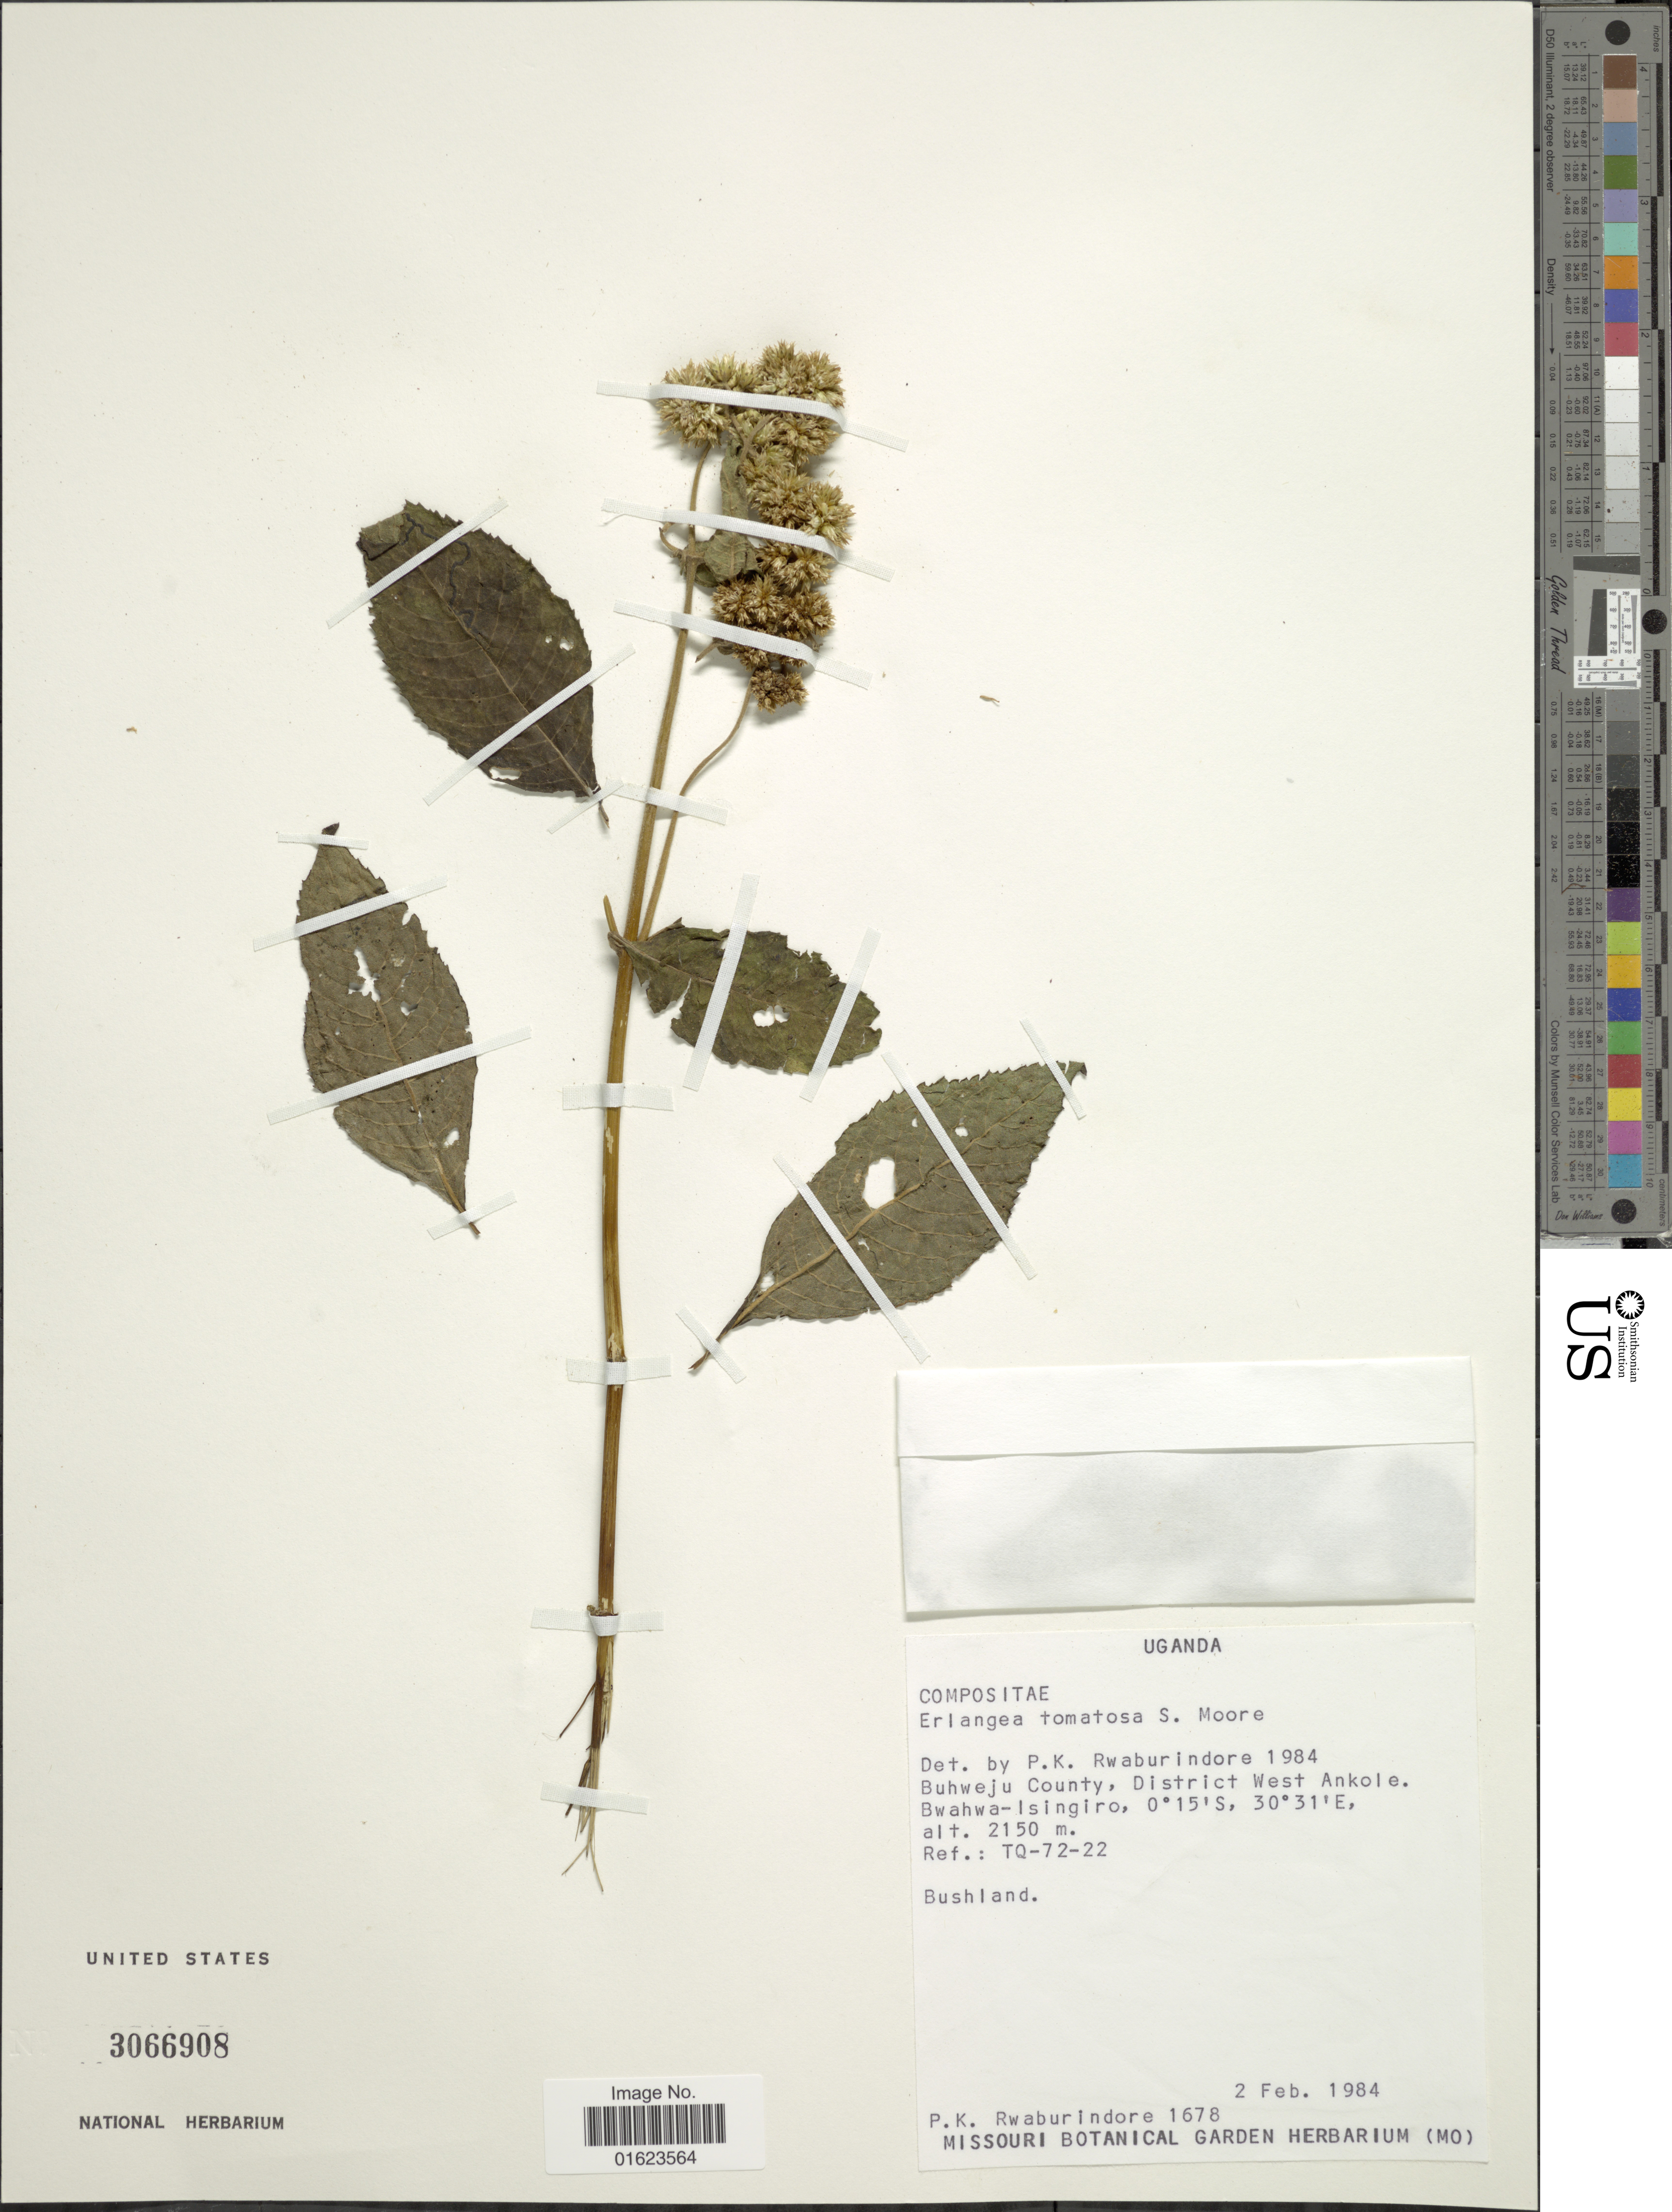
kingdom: Plantae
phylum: Tracheophyta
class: Magnoliopsida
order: Asterales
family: Asteraceae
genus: Bothriocline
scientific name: Bothriocline longipes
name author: (Oliv. & Hiern) N.E. Br.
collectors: P. Rwaburindore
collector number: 1678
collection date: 1984-02-02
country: Uganda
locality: Uganda, Buhweja County, District West Ankole. Bwahwa-Isingiro.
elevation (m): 2150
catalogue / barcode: US 3066908